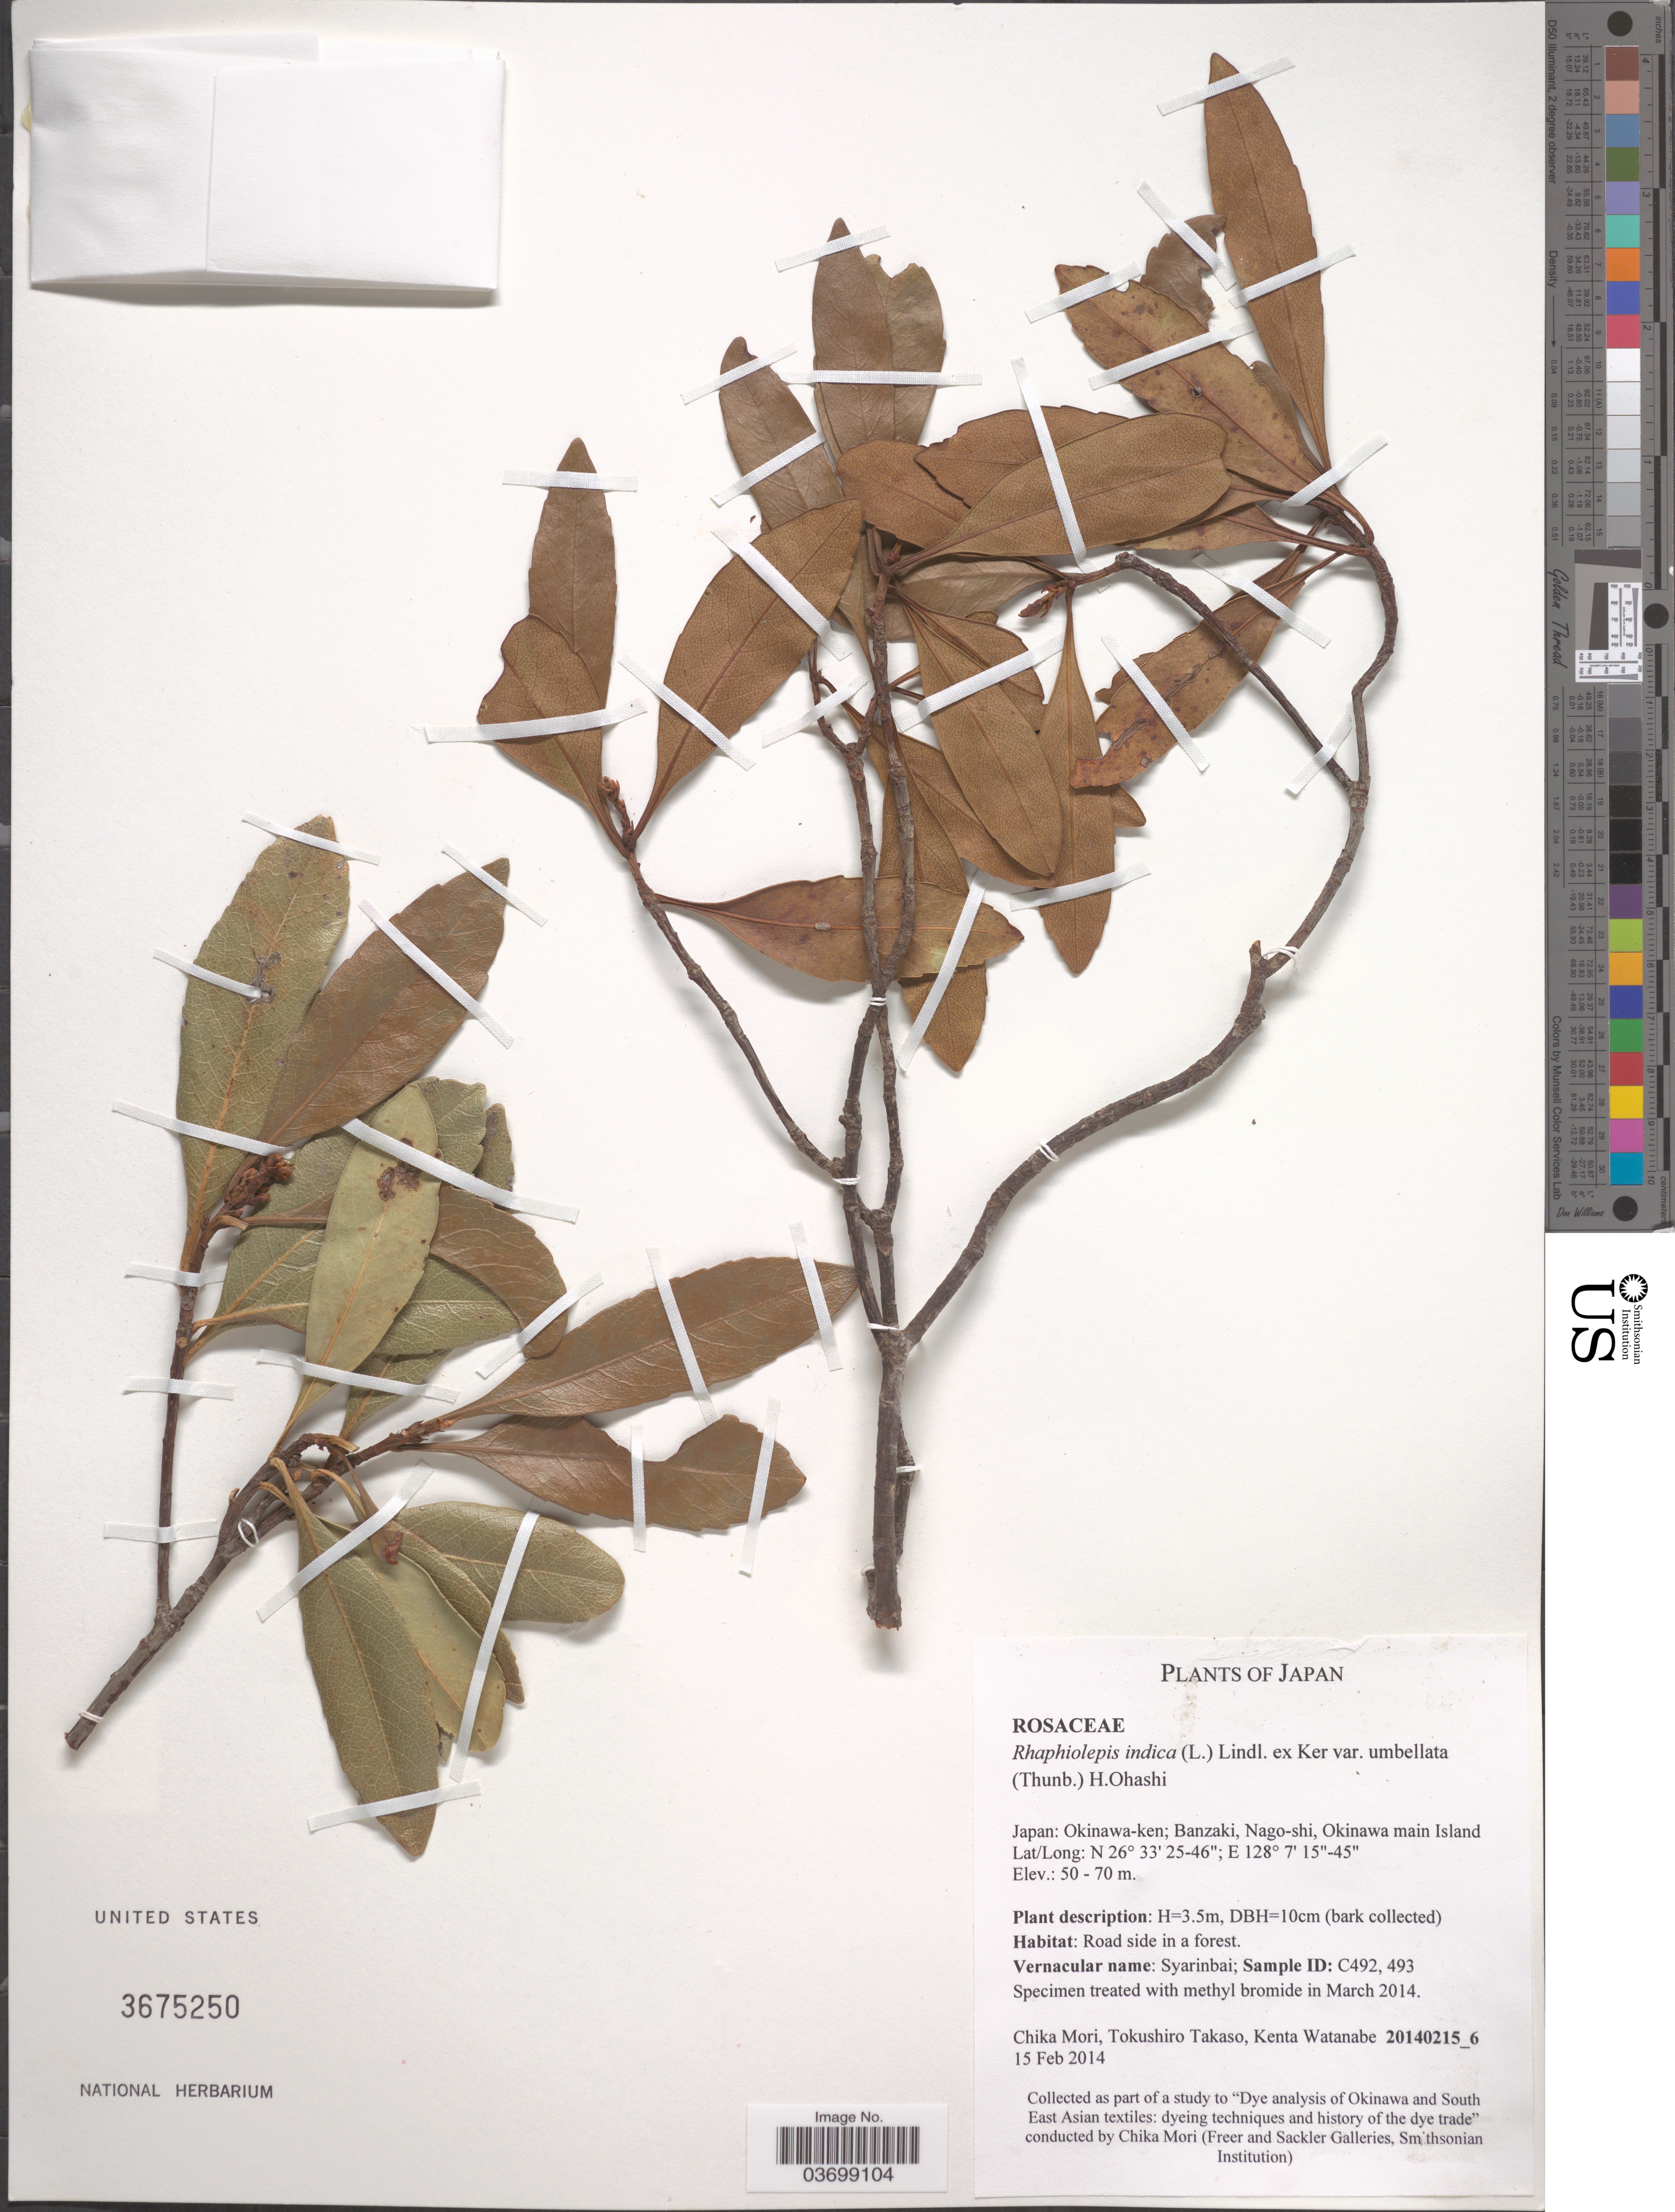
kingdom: Plantae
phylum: Tracheophyta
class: Magnoliopsida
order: Rosales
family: Rosaceae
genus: Rhaphiolepis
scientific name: Rhaphiolepis indica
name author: (L.) Lindl.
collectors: C. Mori, T. Takaso & K. Watanabe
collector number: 20140215_6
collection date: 2014-02-15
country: Japan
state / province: Okinawa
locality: Okinawa-ken; Banzaki, Nago-shi, Okinawa main Island.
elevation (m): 50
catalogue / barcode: US 3675250